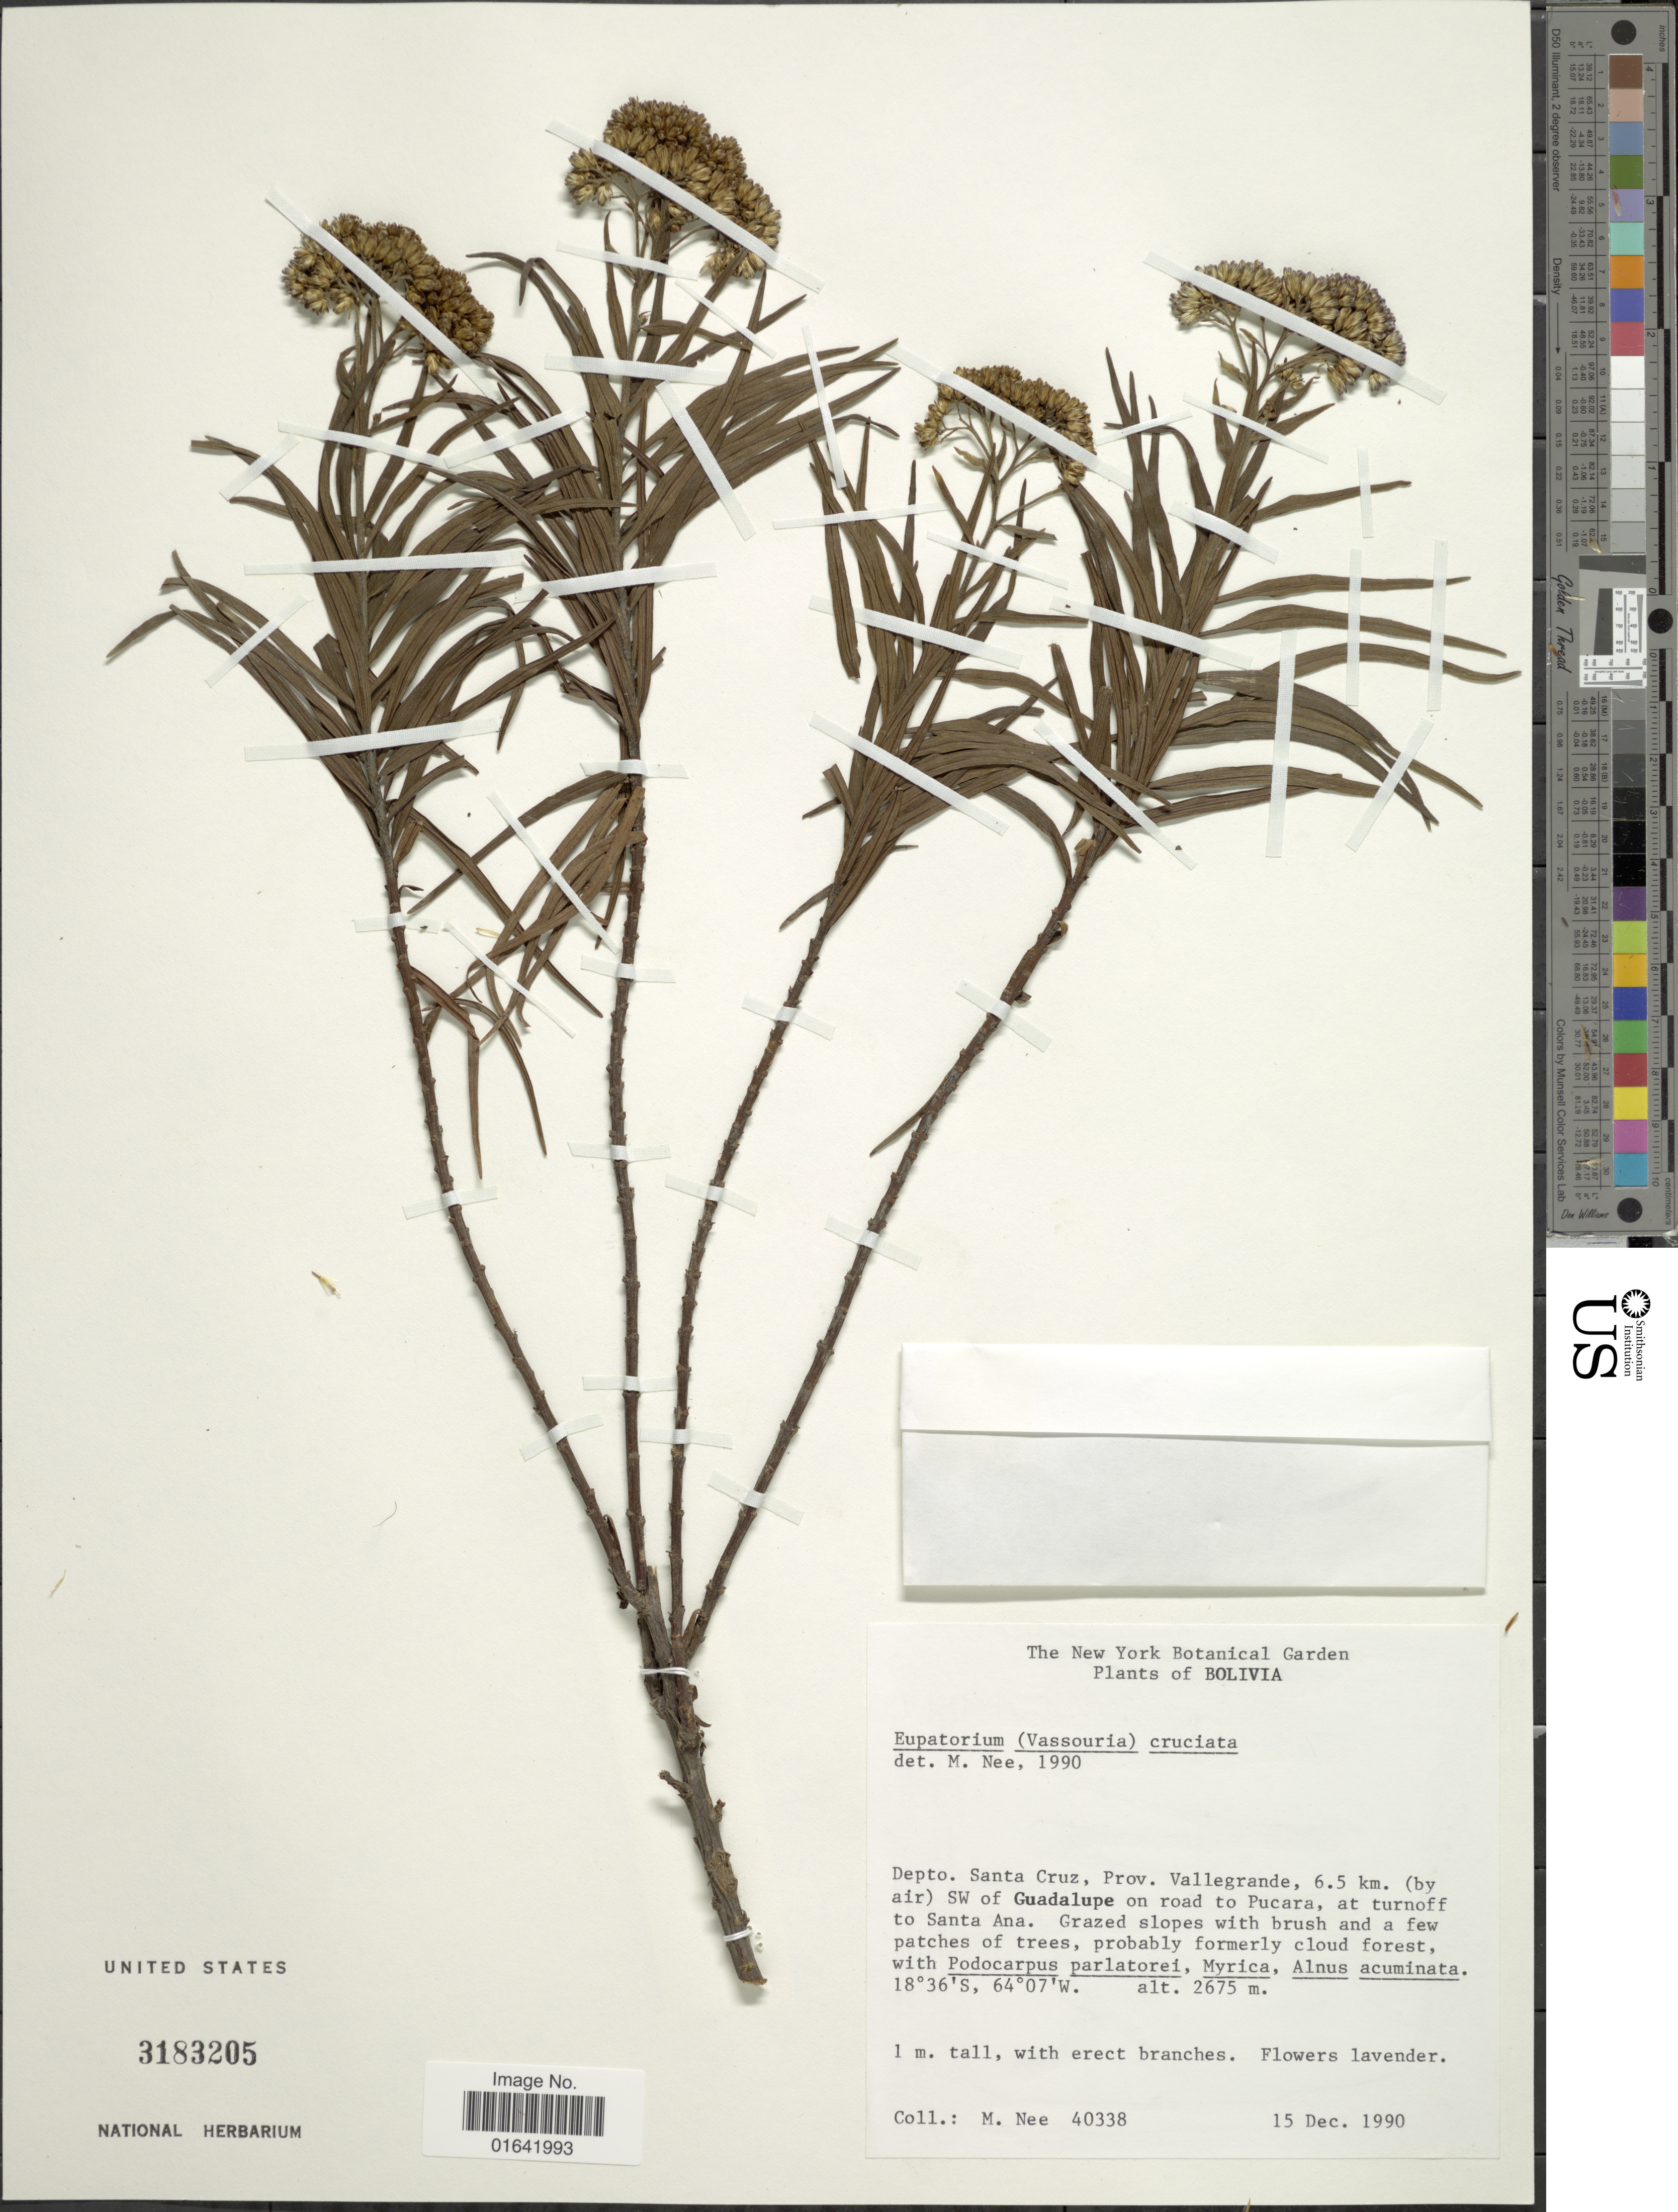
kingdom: Plantae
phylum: Tracheophyta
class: Magnoliopsida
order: Asterales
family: Asteraceae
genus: Campovassouria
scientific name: Campovassouria bupleurifolia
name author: (DC.) R.M. King & H. Rob.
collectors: M. Nee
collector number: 40338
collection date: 1990-12-15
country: Bolivia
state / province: Santa Cruz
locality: Prov. Vallegrande, 6.5 km. (by air) SW of Guadalupe on road to Pucara, at turnoff to Santa Ana.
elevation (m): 2675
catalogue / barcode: US 3183205